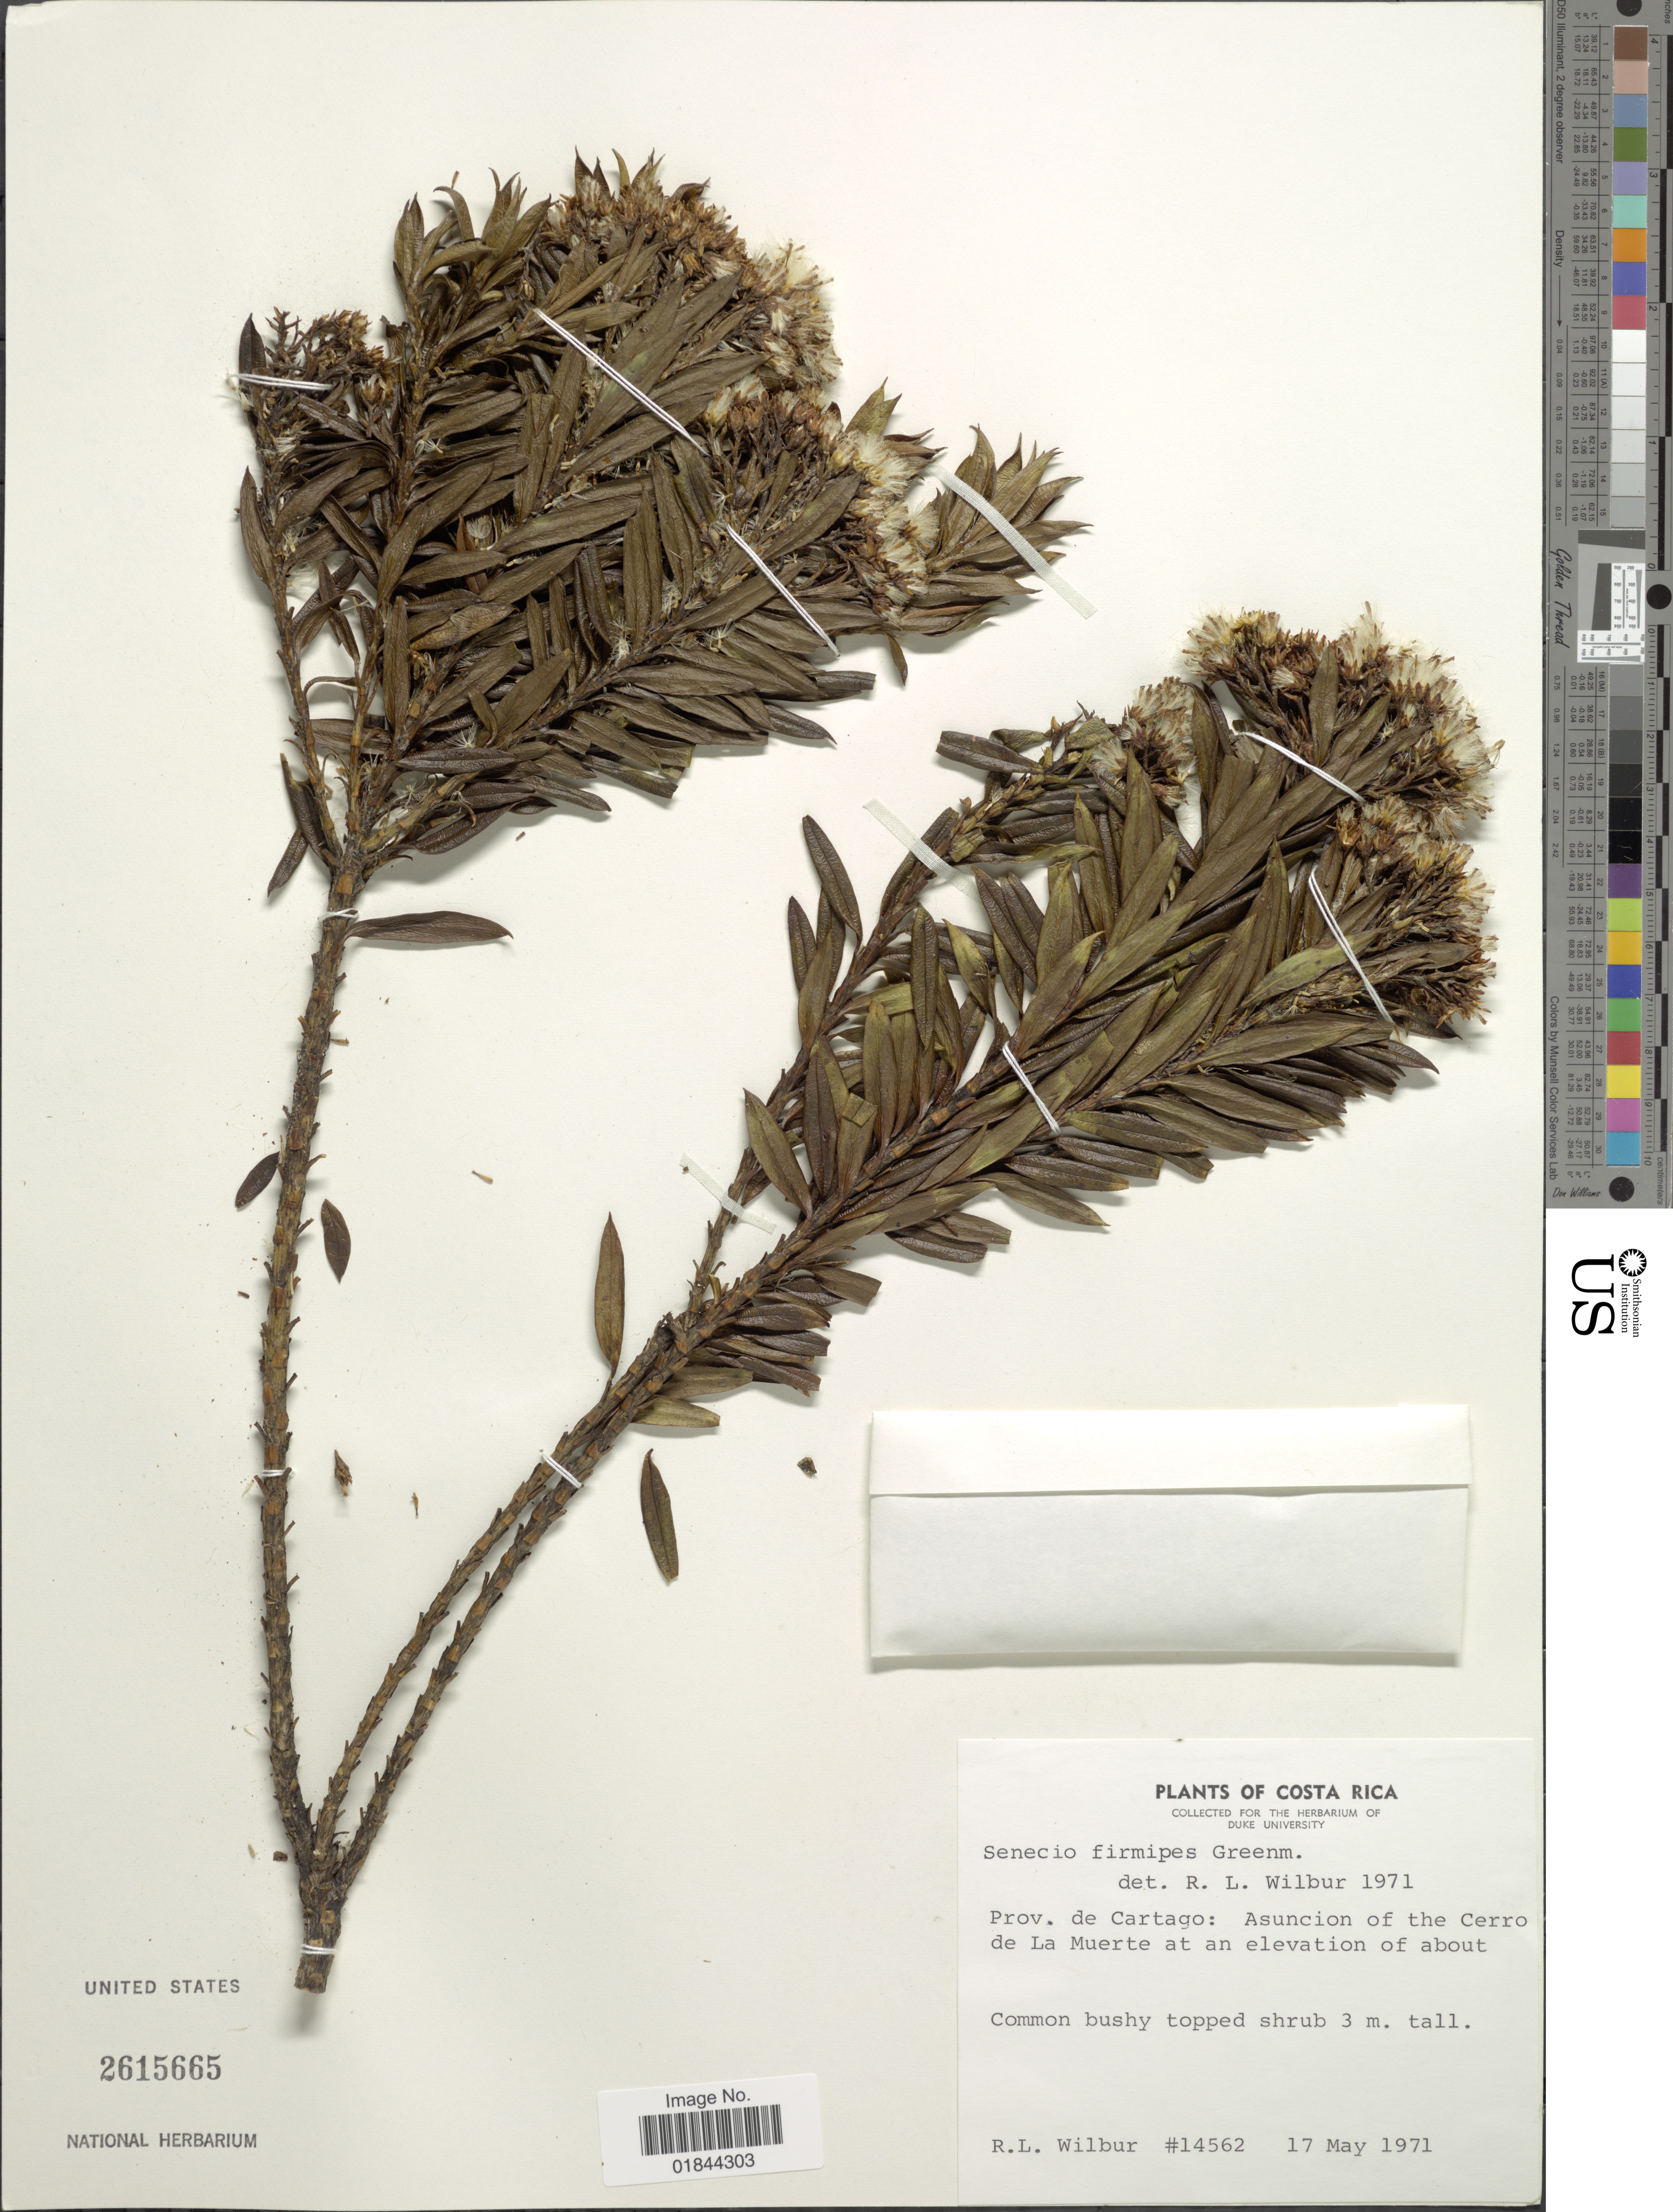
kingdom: Plantae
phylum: Tracheophyta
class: Magnoliopsida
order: Asterales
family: Asteraceae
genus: Pentacalia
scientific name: Pentacalia firmipes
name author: (Greenm.) Cuatrec.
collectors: R. L. Wilbur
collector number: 14562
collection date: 1971-05-17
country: Costa Rica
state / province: Cartago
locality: Asuncion of the Cerro de La Muerte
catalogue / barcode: US 2615665